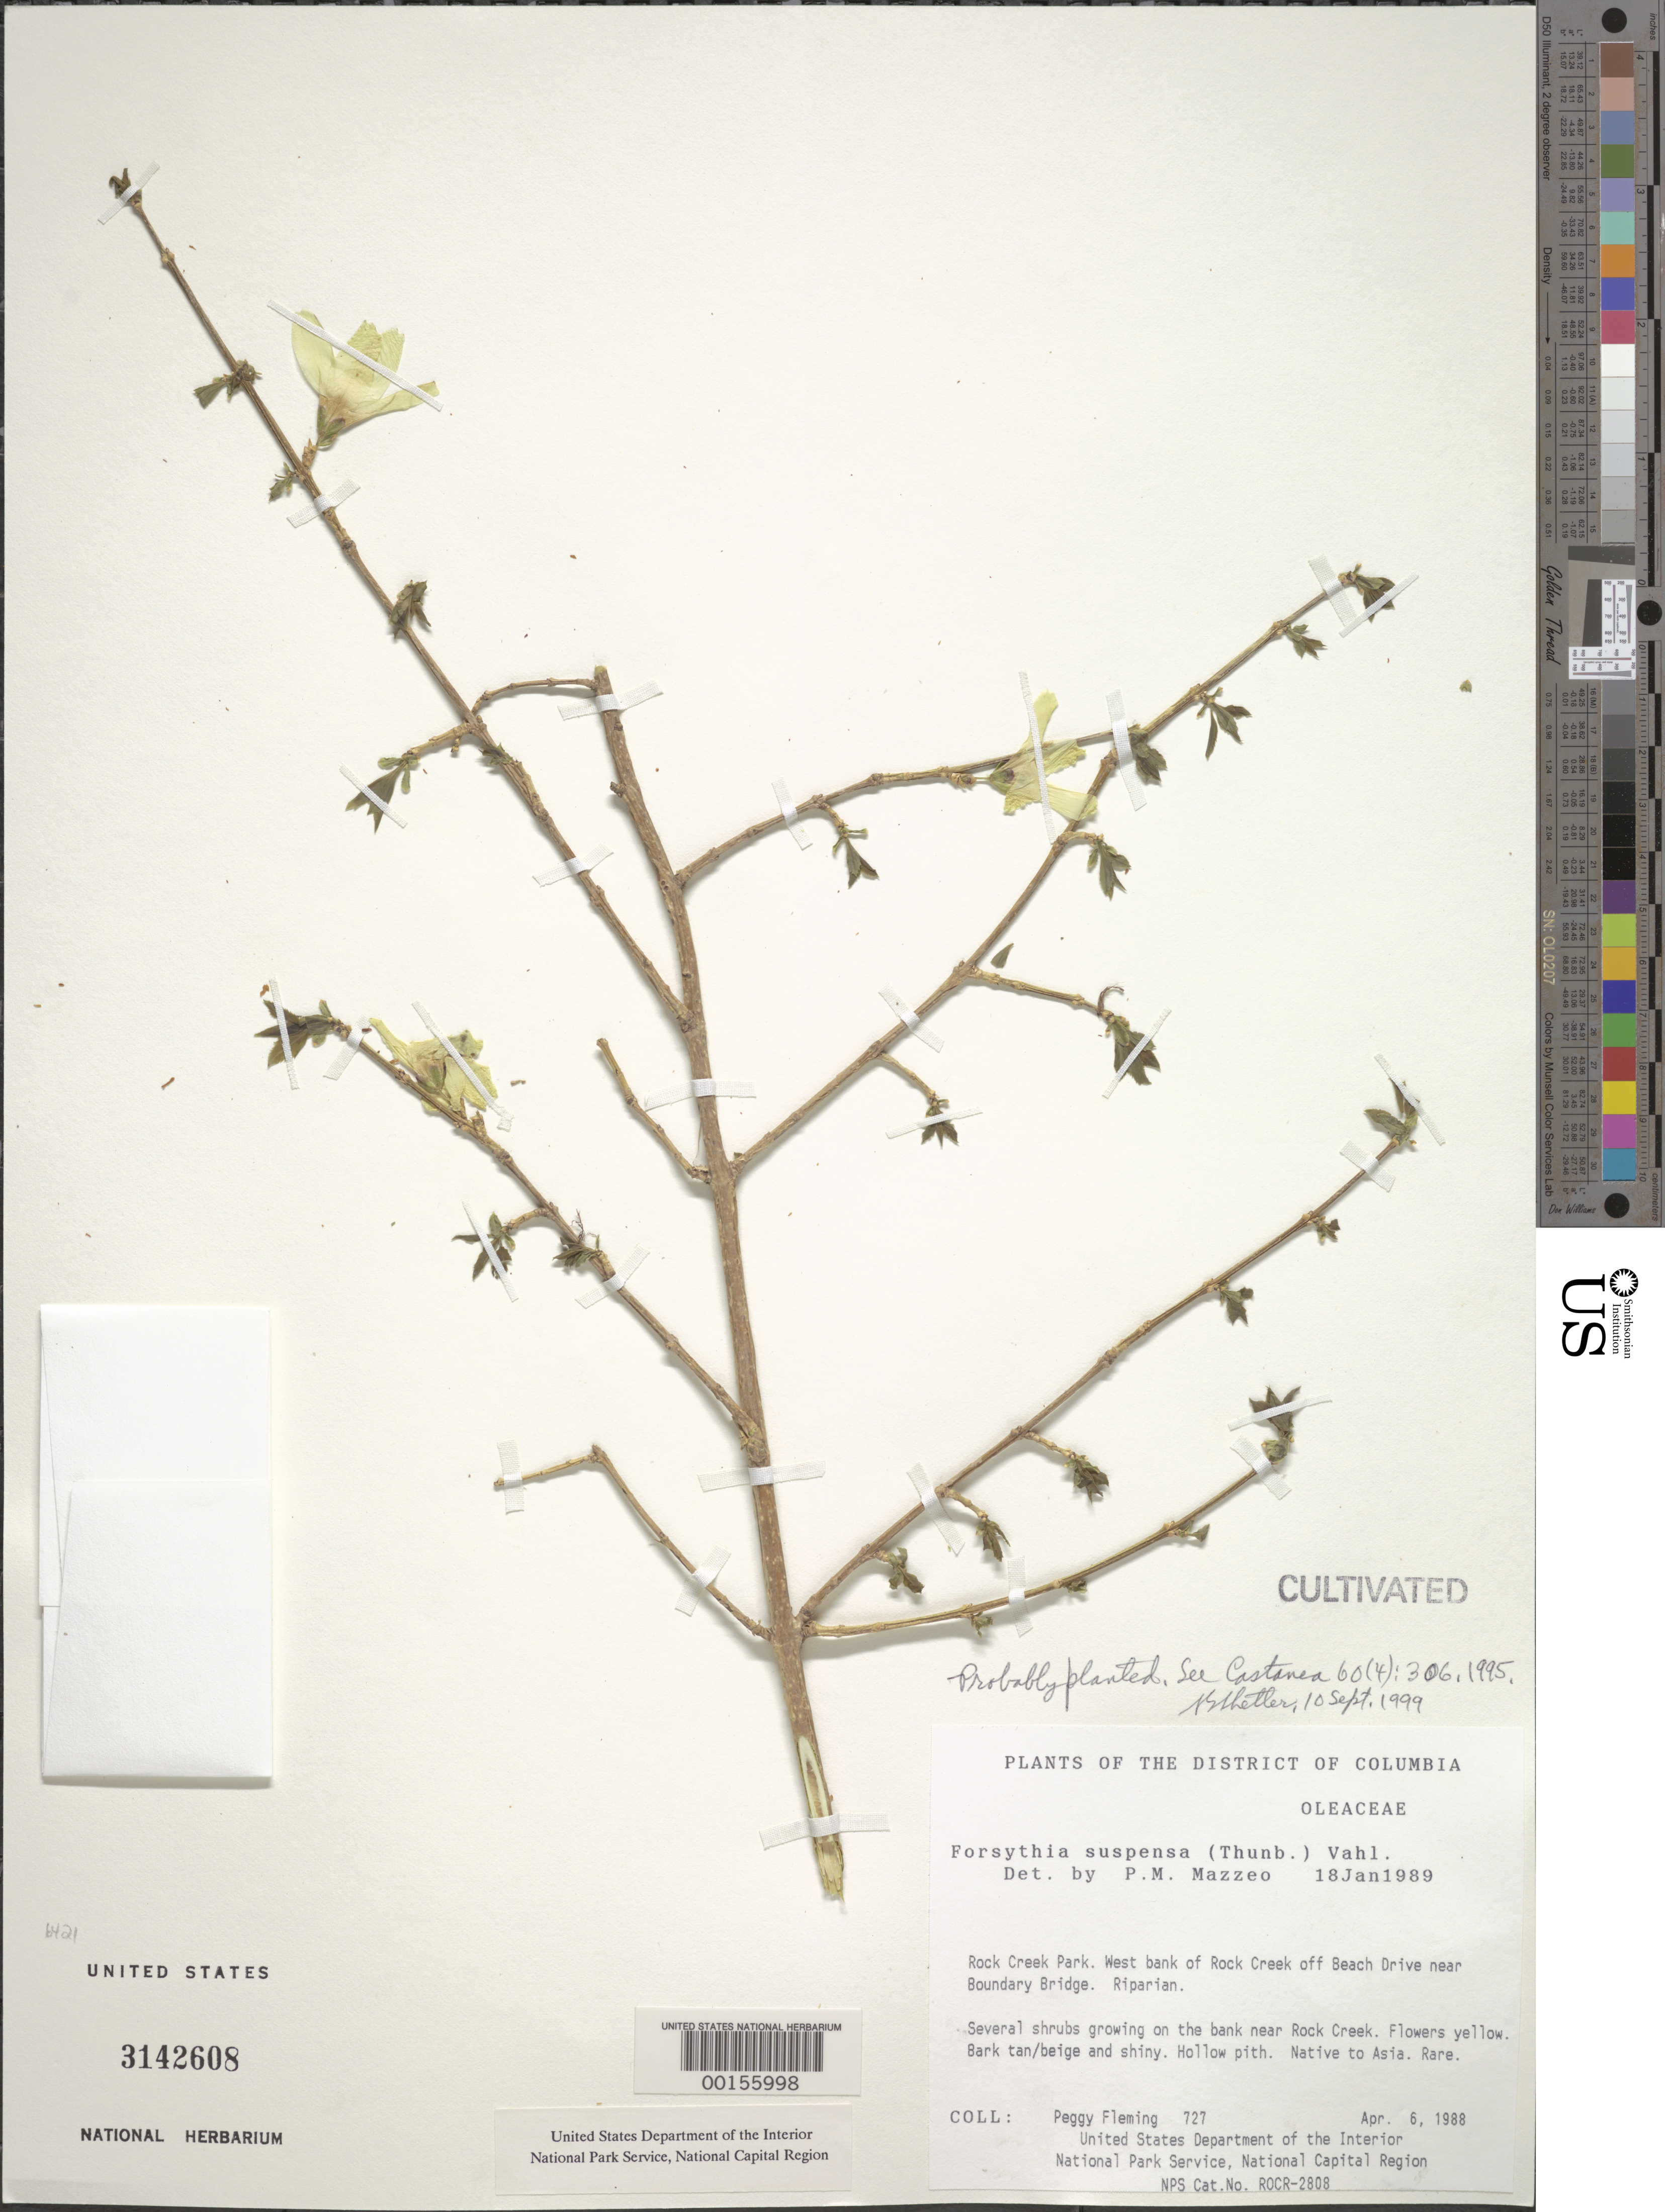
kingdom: Plantae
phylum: Tracheophyta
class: Magnoliopsida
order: Lamiales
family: Oleaceae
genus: Forsythia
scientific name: Forsythia suspensa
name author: (Thunb.) Vahl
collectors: P. Fleming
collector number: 727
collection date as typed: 06 Apr 1988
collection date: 1988-04-06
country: United States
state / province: District of Columbia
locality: Rock Creek Park, W bank of Rock Creek off Beach Drive near Boundary Bridge Rock Creek Park and Vicinity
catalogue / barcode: US 3142608